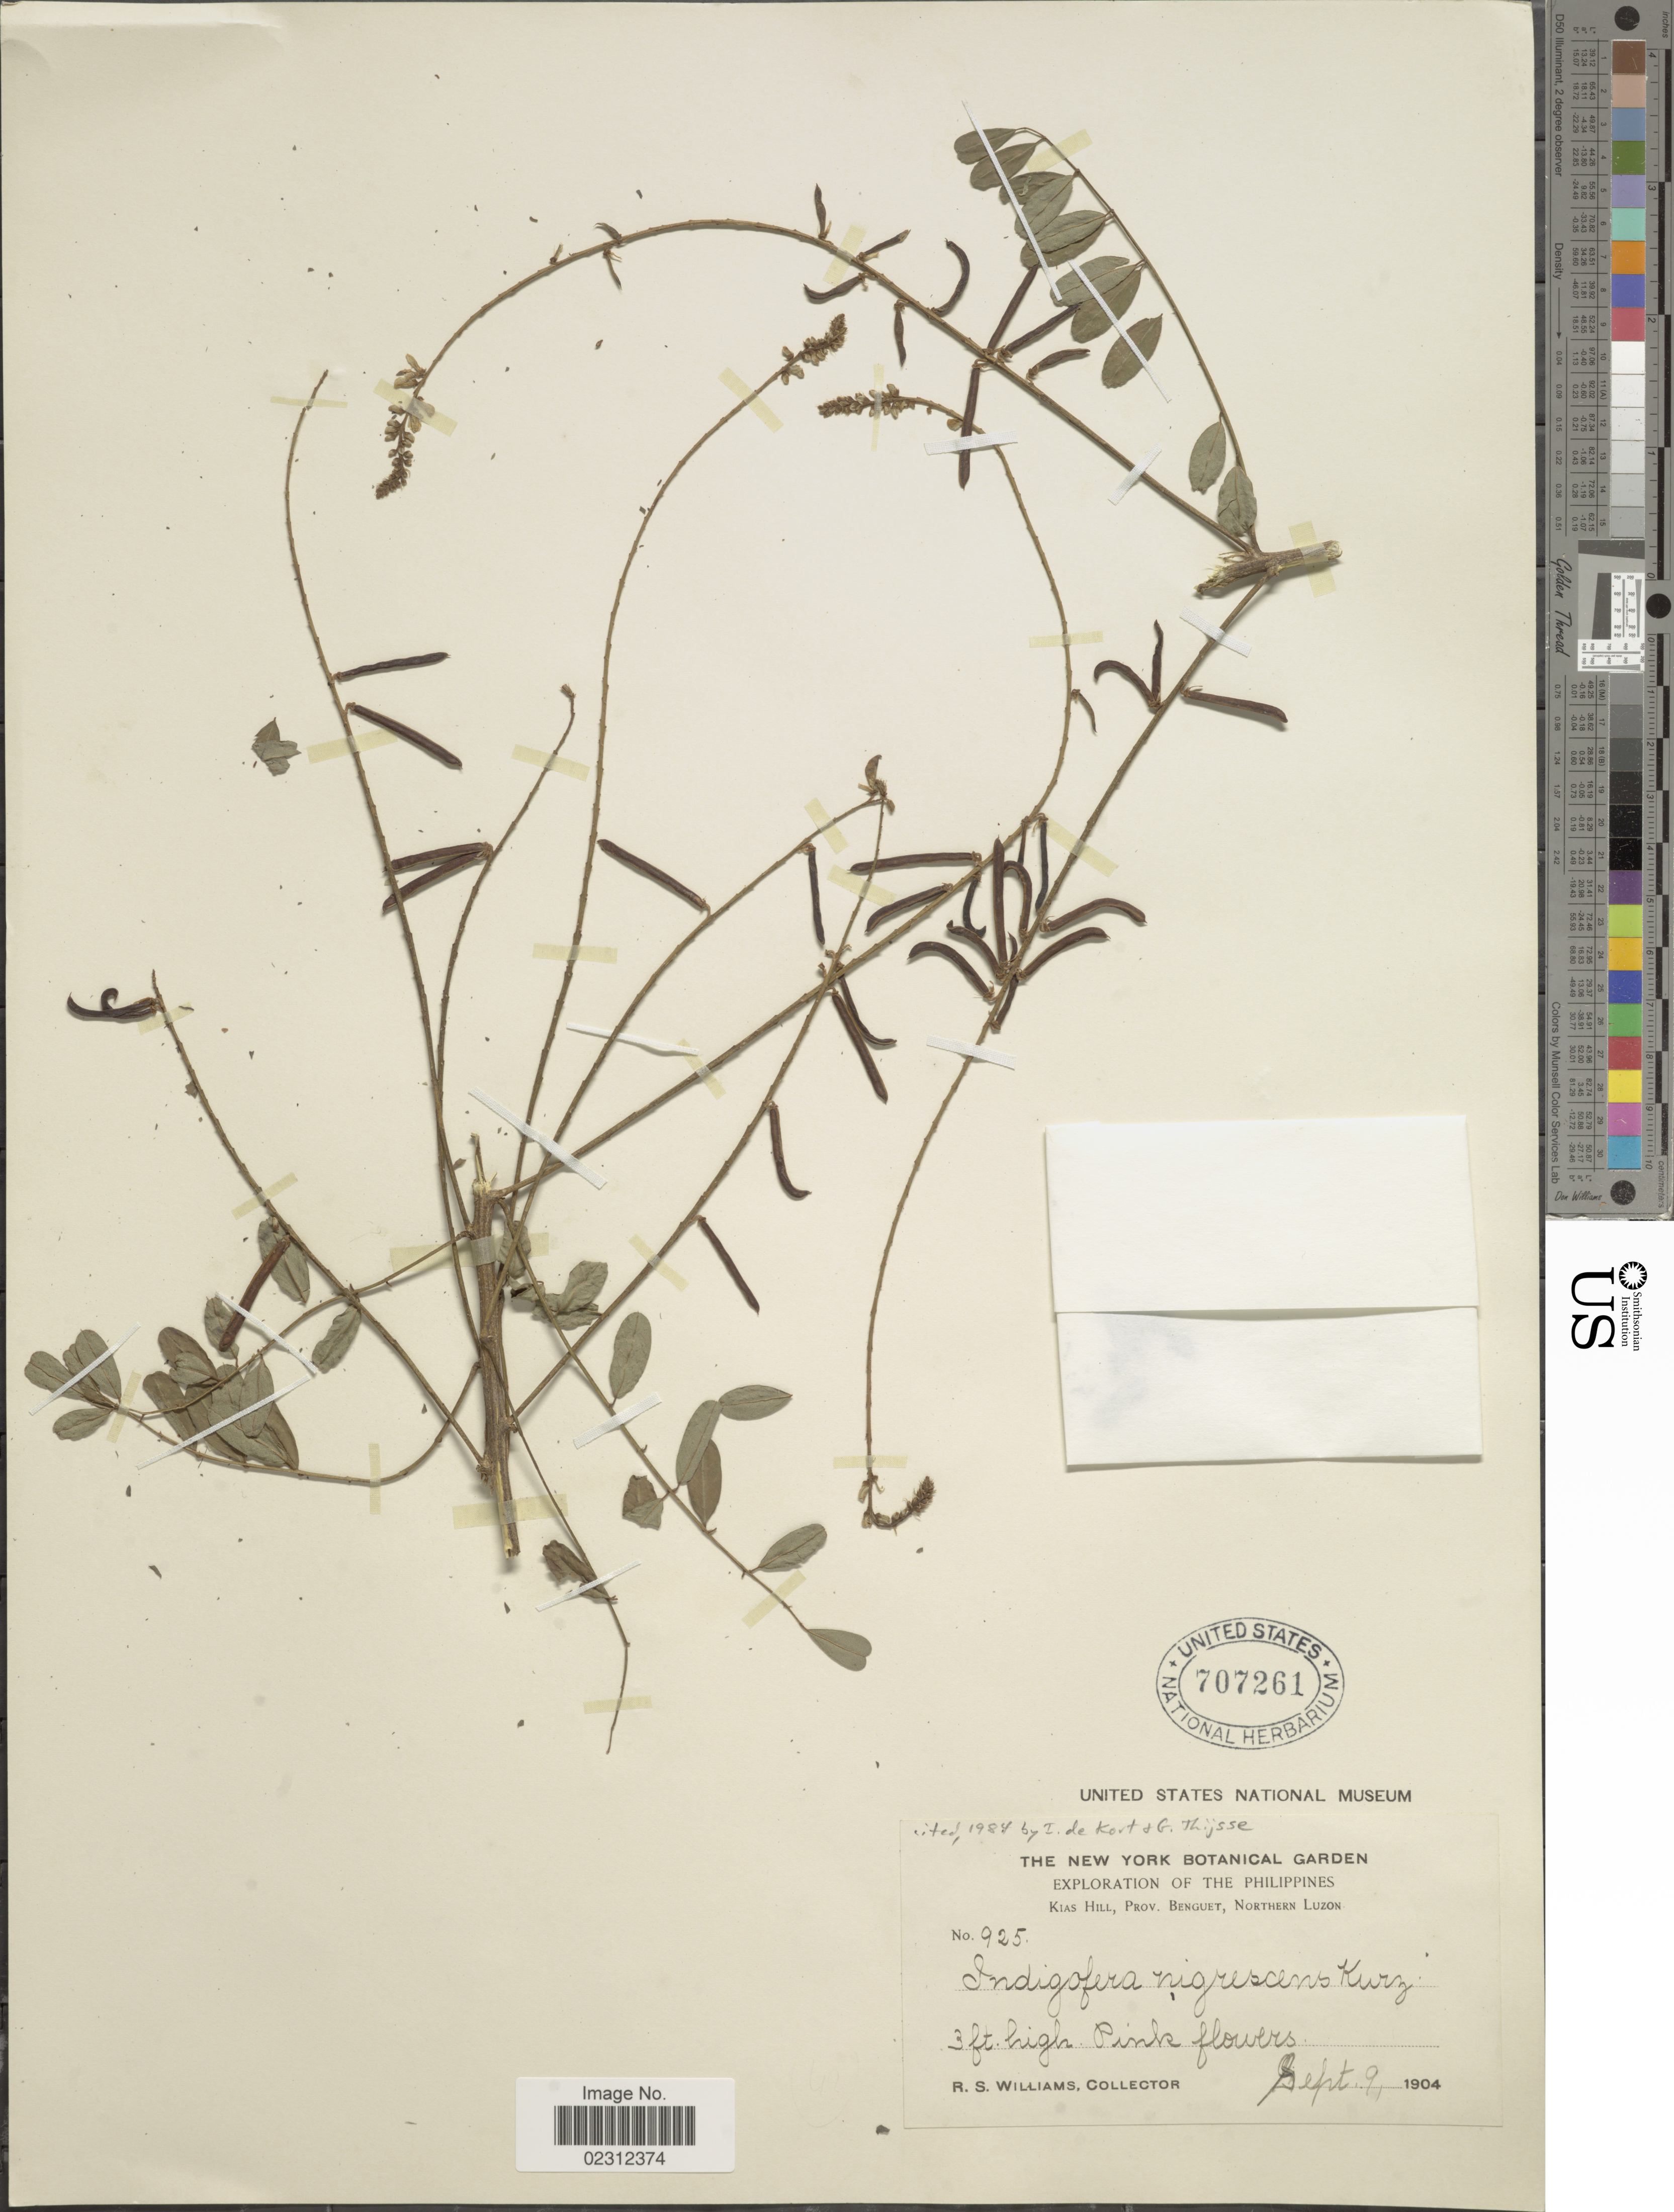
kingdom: Plantae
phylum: Tracheophyta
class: Magnoliopsida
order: Fabales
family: Fabaceae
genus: Indigofera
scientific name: Indigofera nigrescens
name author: Kurz ex King & Prain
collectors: R. S. Williams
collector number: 925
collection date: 1904-09-09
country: Philippines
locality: Kias Hill, Prov. Benguet, Northern Luzon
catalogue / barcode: US 707261